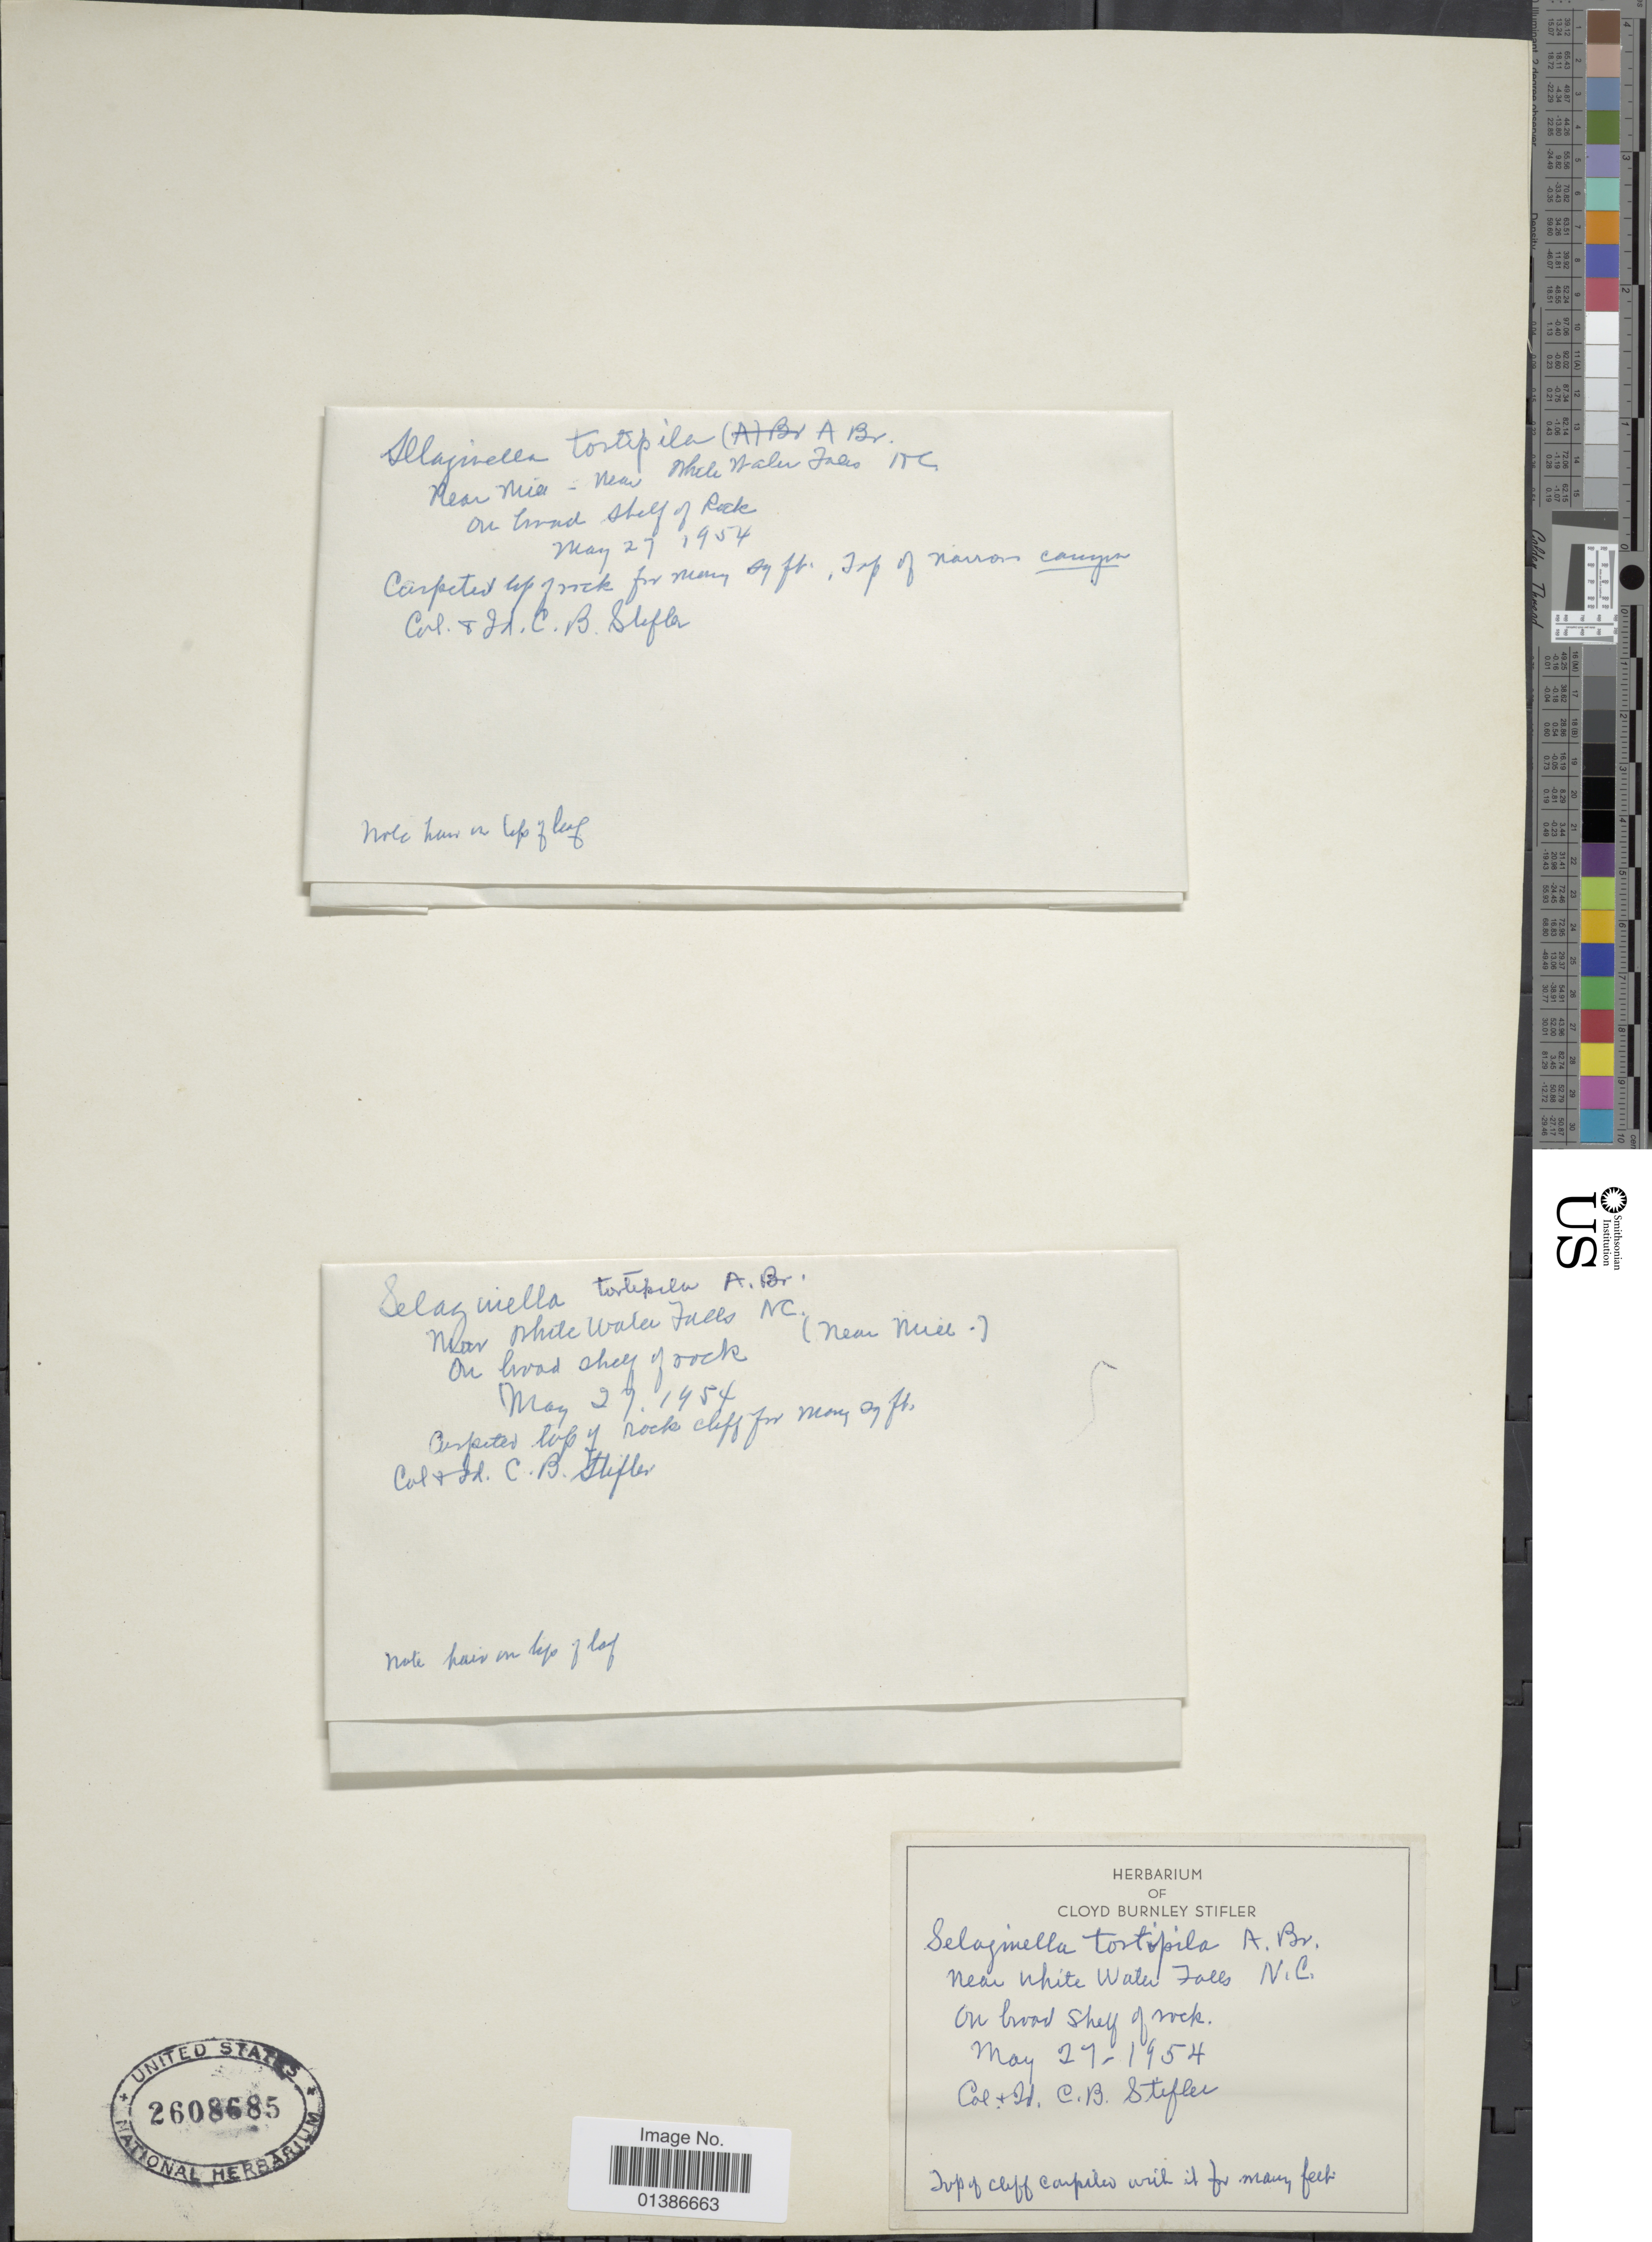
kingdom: Plantae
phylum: Tracheophyta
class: Lycopodiopsida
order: Selaginellales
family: Selaginellaceae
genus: Selaginella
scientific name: Selaginella tortipila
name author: A. Braun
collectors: C. Stifler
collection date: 1954-05-27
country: United States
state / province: North Carolina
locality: Near White Water Falls. On broad Shelf of rock.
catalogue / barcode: US 2608685